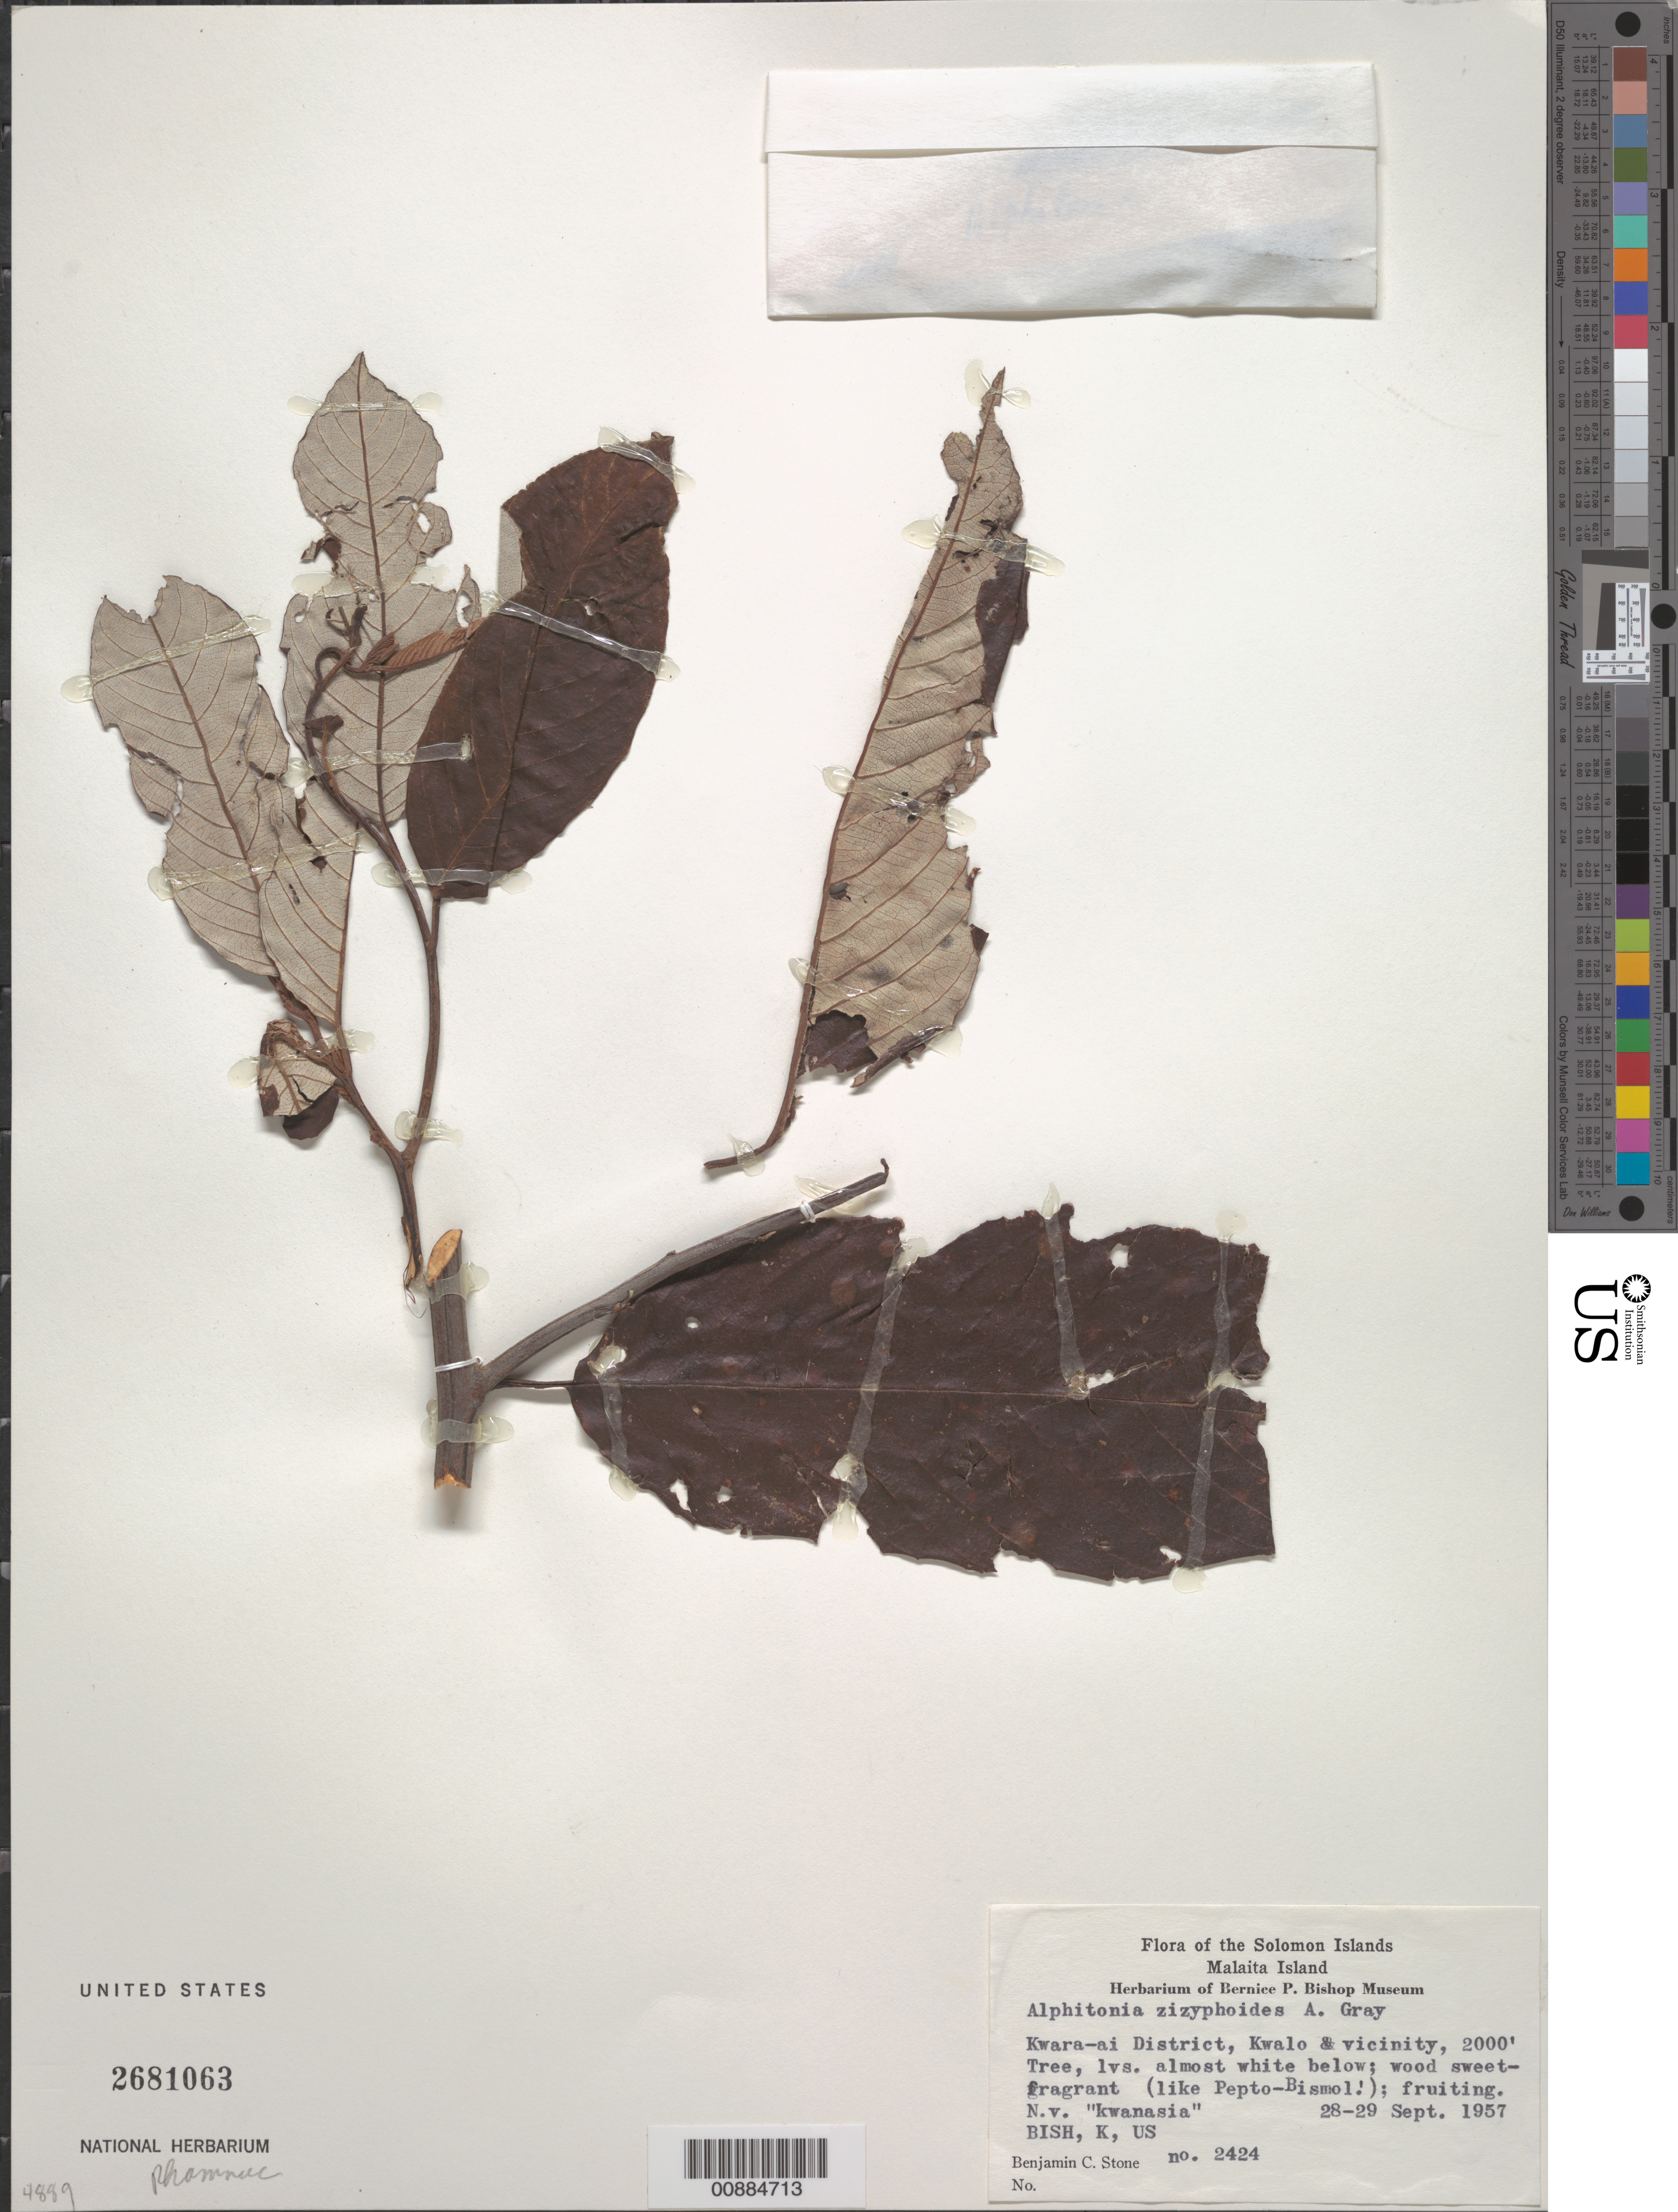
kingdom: Plantae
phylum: Tracheophyta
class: Magnoliopsida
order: Rosales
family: Rhamnaceae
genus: Alphitonia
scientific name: Alphitonia zizyphoides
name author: (Sol. ex Spreng.) A. Gray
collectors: B. C. Stone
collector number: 2424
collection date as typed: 28 Sep 1957 to 29 Sep 1957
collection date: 1957-09-28/1957-09-29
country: Solomon Islands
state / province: Malaita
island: Malaita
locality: Kwara-ai District, Kwalo & vicinity.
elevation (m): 610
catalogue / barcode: US 2681063